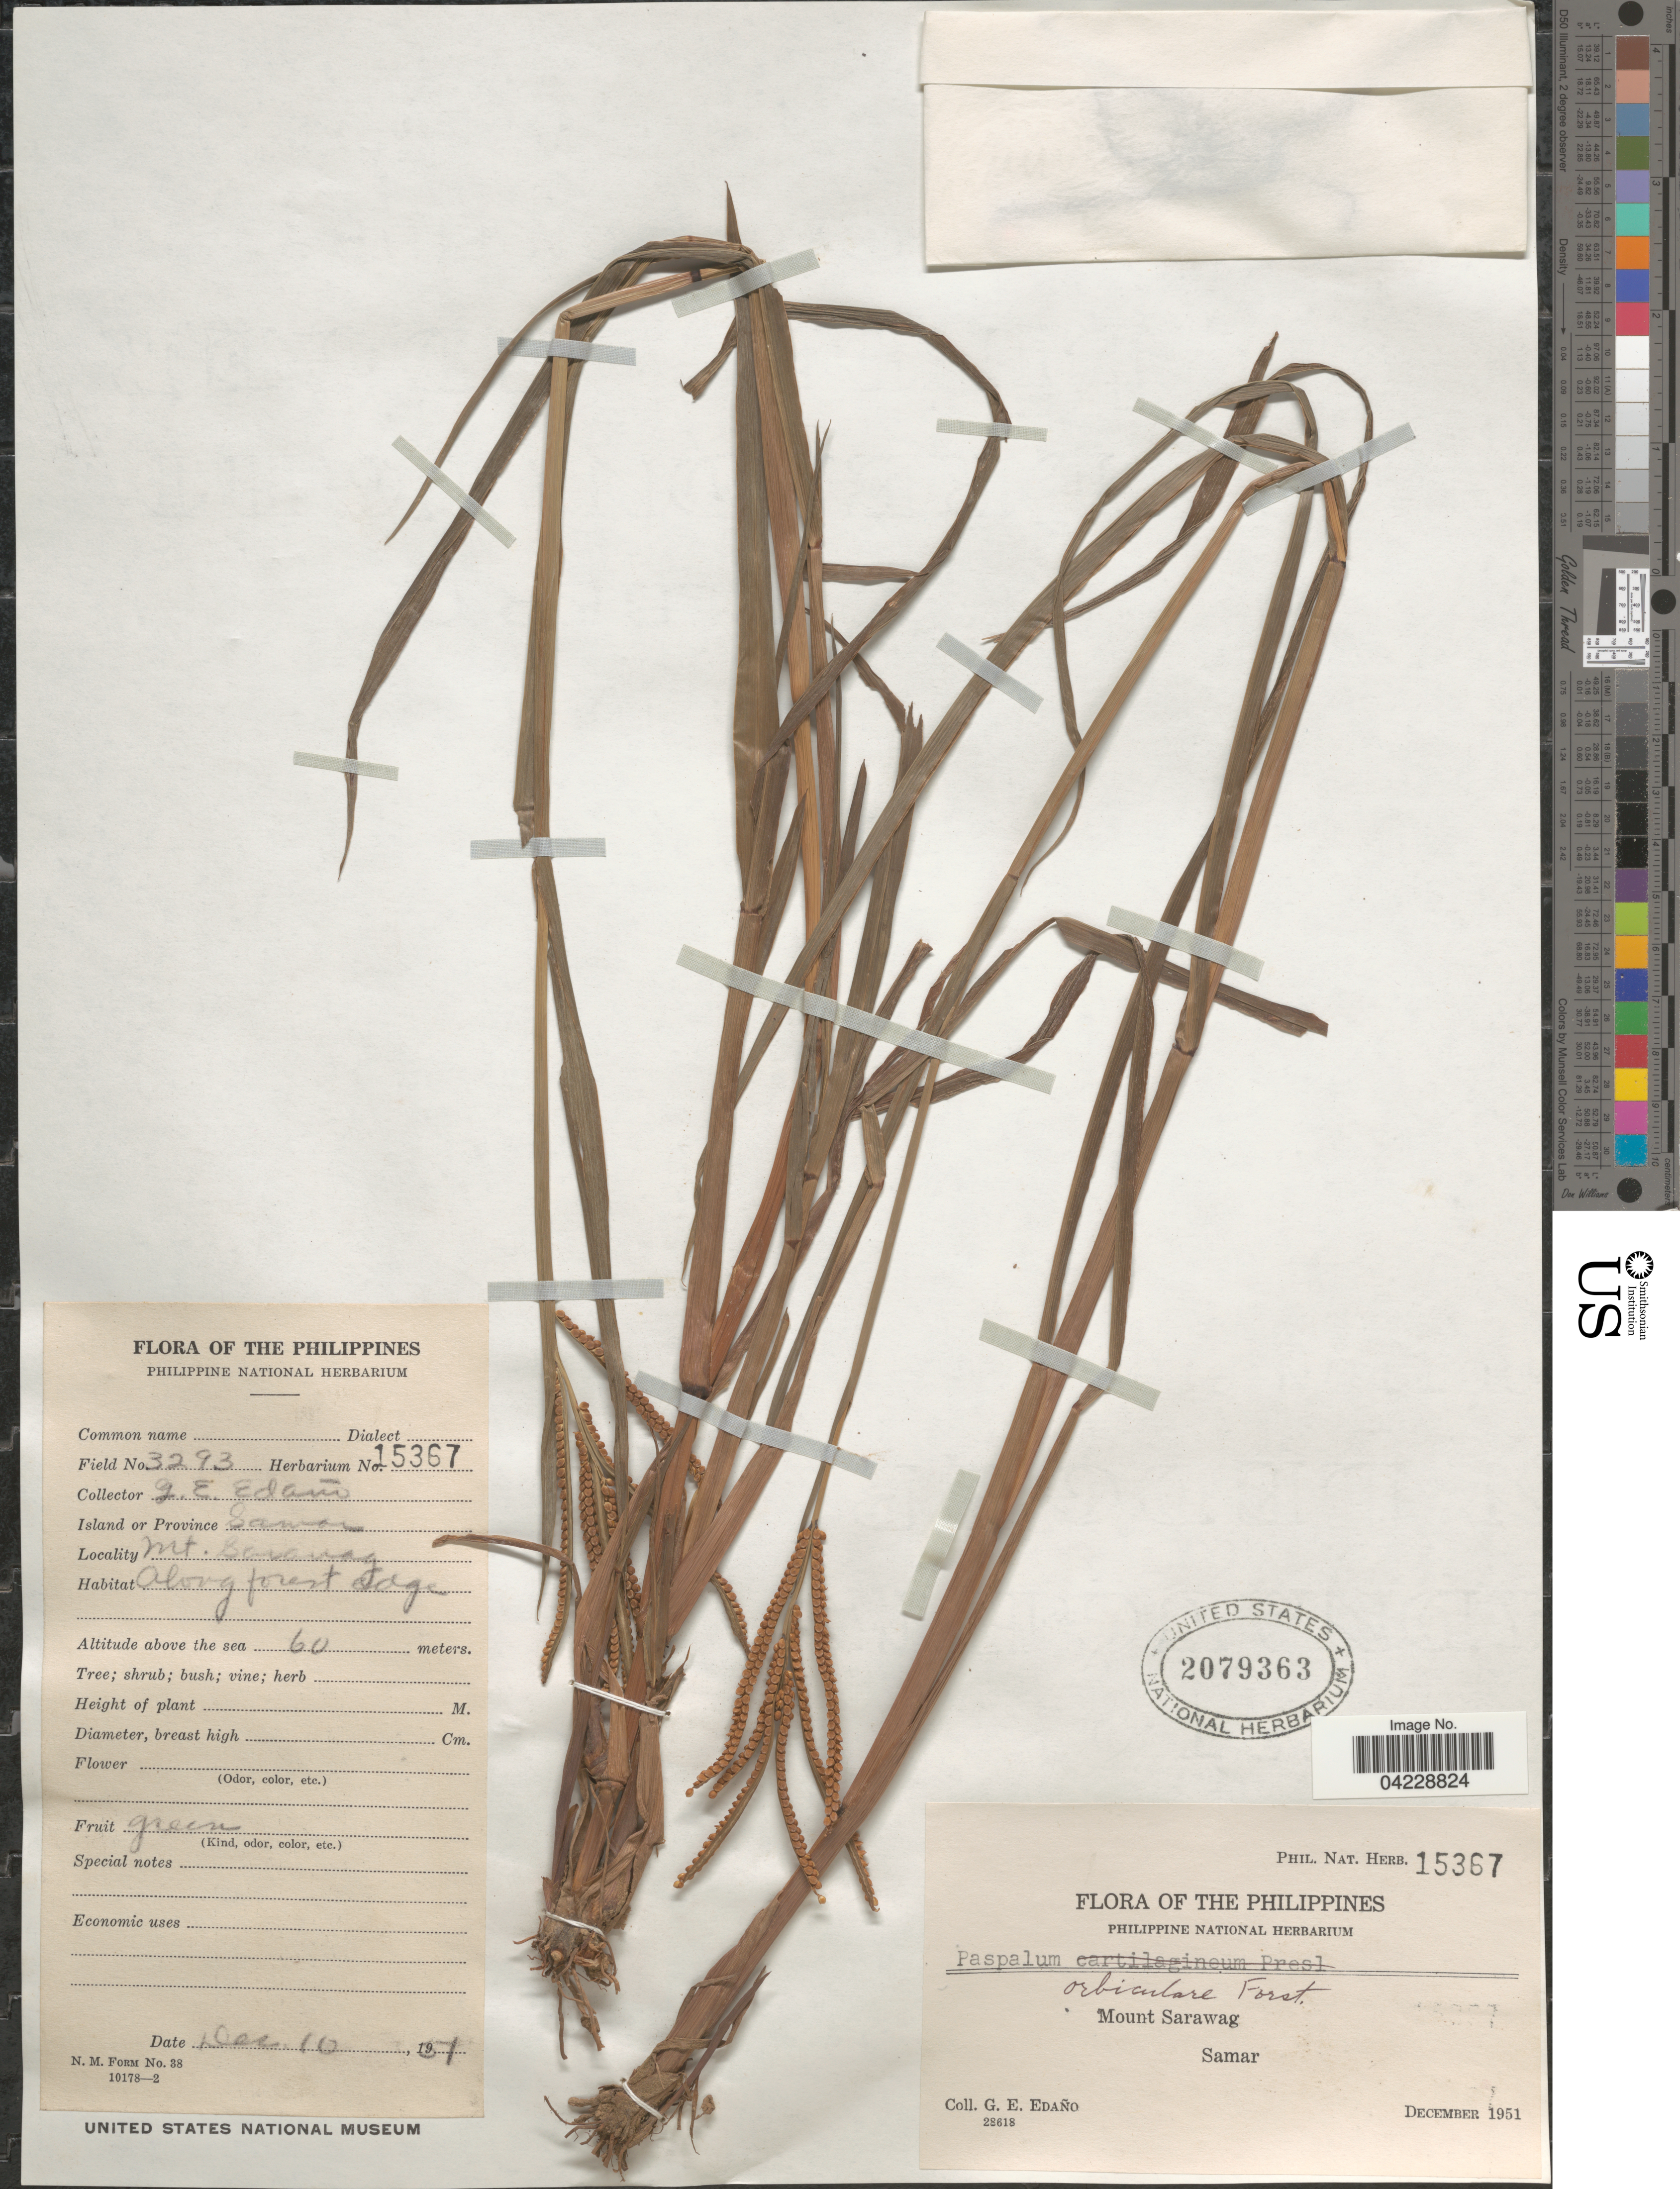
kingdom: Plantae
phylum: Tracheophyta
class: Liliopsida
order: Poales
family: Poaceae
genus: Paspalum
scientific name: Paspalum orbiculare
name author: G. Forst.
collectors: G. E. Edaño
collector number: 3293/Phil. Nat. Herb. 15367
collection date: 1951-12-10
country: Philippines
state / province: Eastern Visayas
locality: Island or Province Samar. Mount Sarawag.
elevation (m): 60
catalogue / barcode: US 2079363